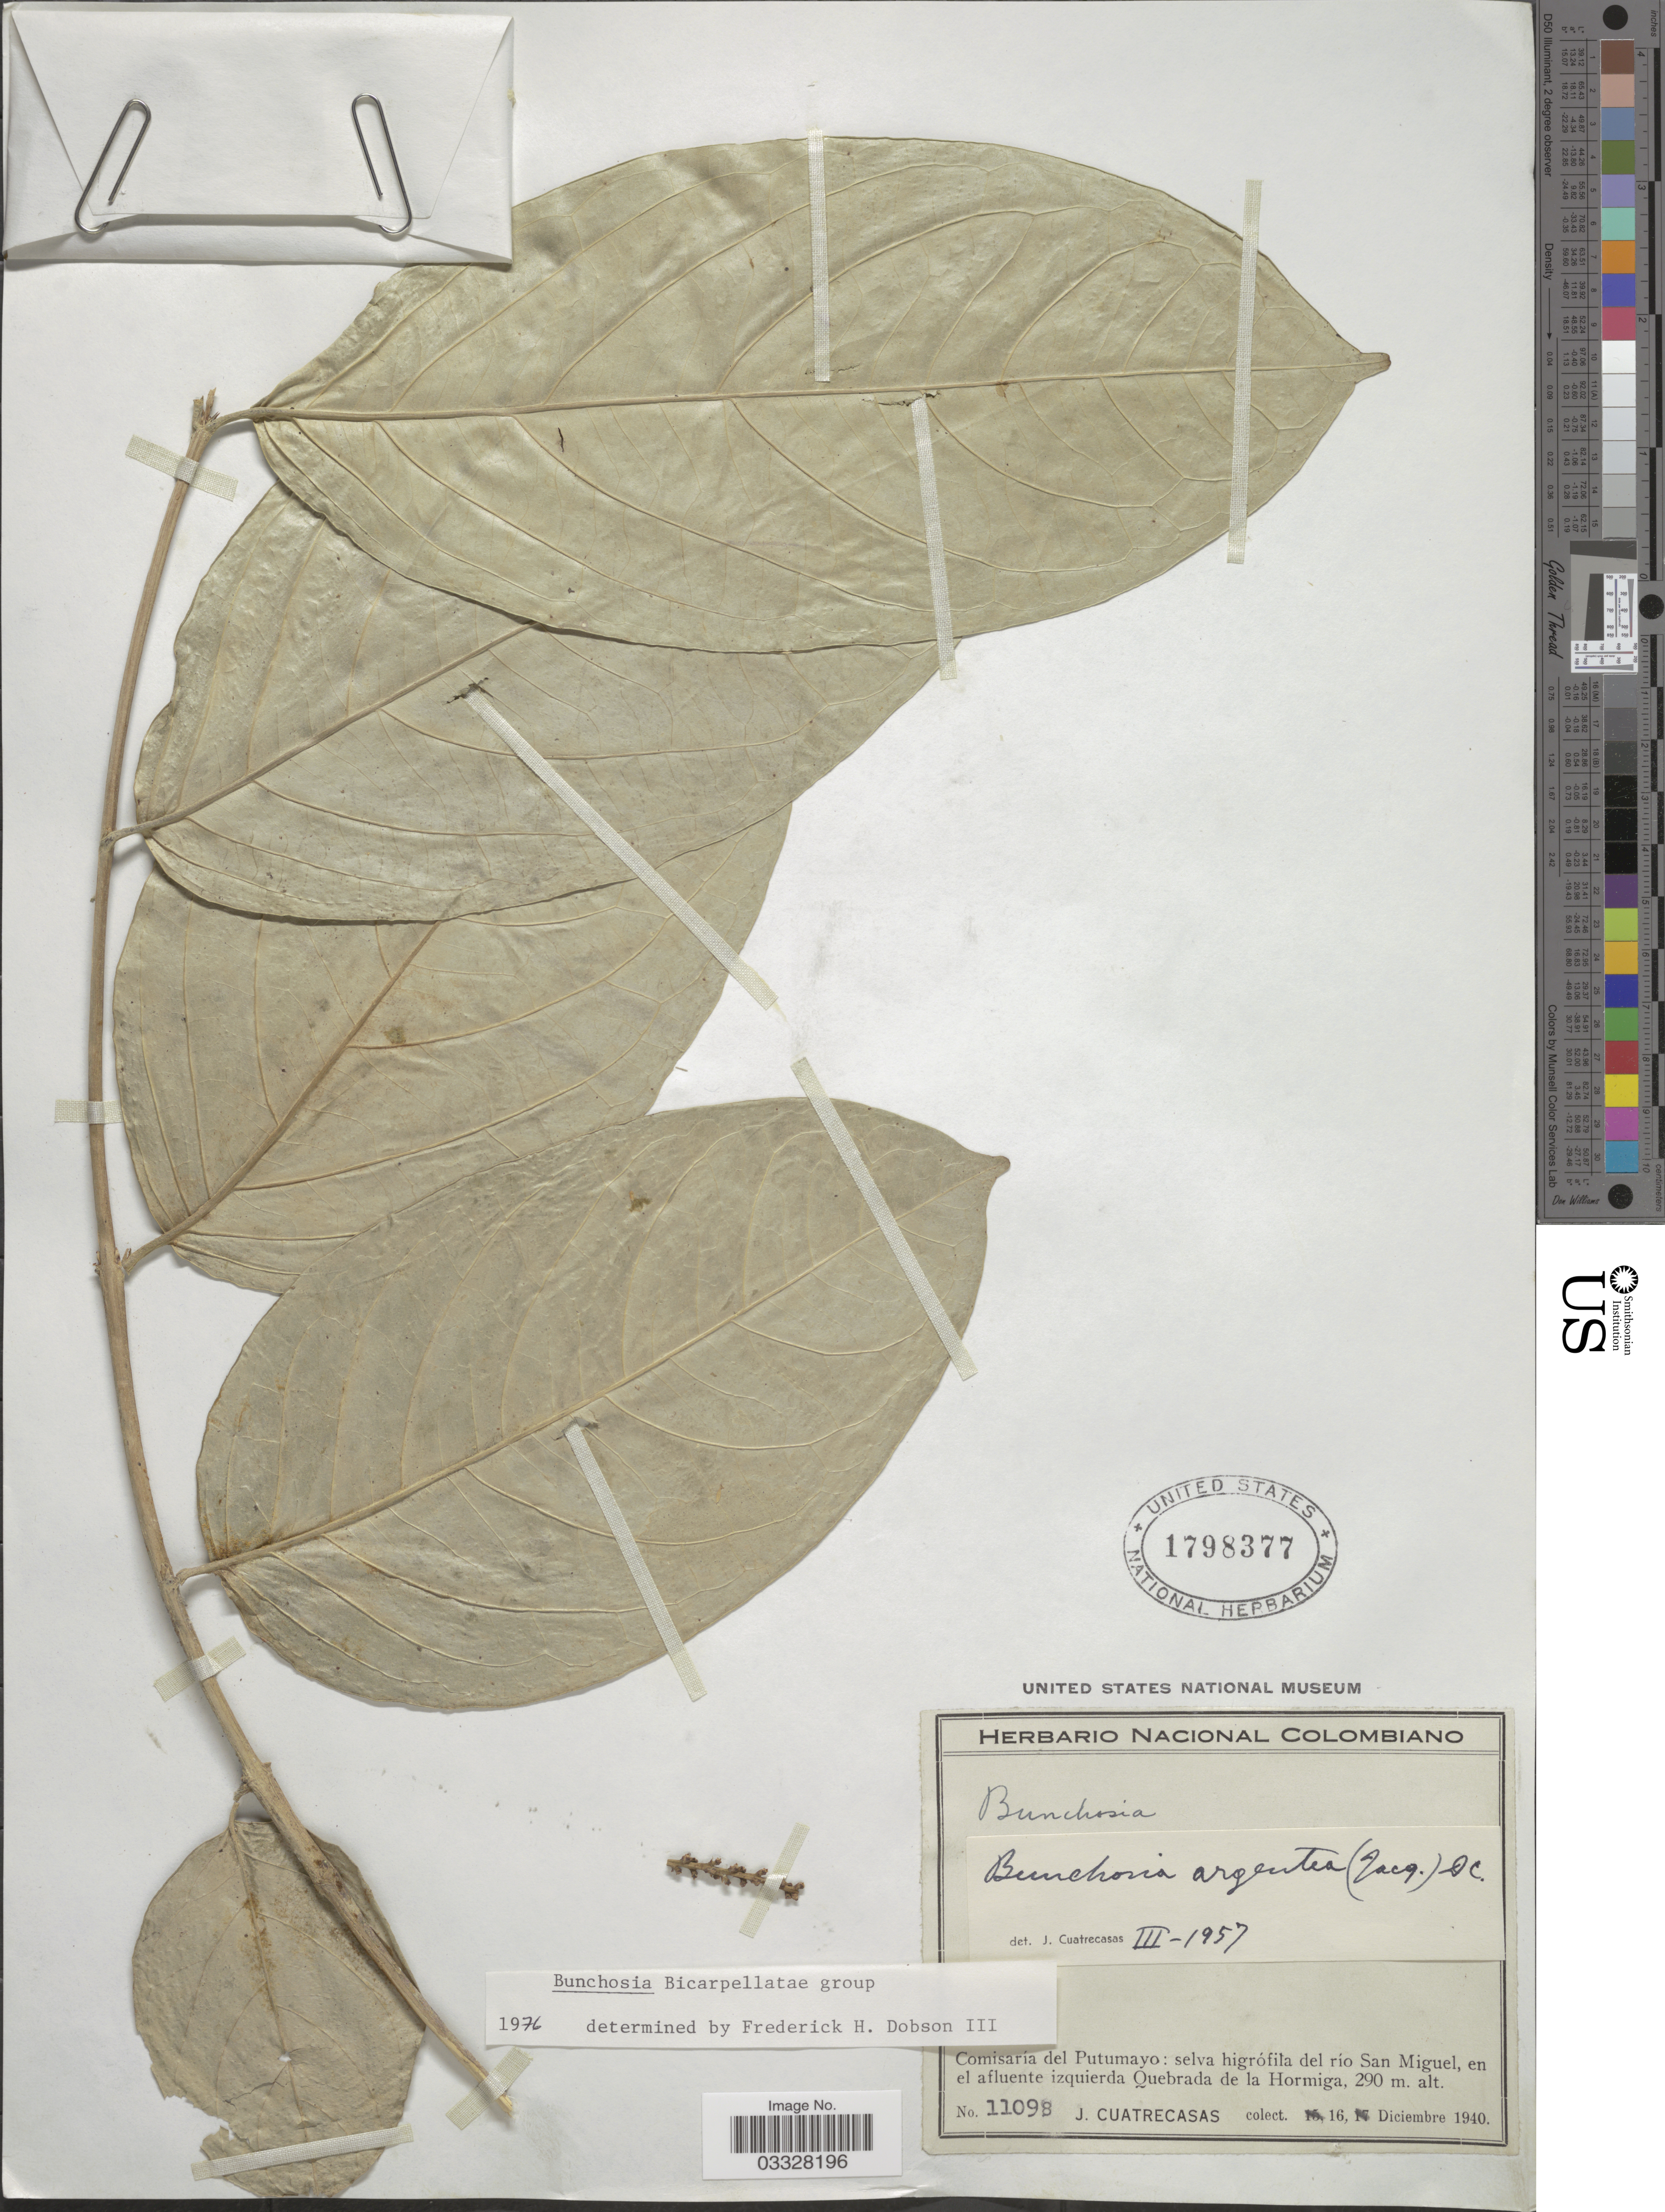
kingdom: Plantae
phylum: Tracheophyta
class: Magnoliopsida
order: Malpighiales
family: Malpighiaceae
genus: Bunchosia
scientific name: Bunchosia argentea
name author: (Jacq.) DC.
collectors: J. Cuatrecasas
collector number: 11098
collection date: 1940-12-16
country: Colombia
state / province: Putumayo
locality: Comisaria del Putumayo: selva higrófila del río San Miguel, en el afluente izquierda Quebrada de la Hormiga.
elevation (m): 290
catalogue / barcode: US 1798377